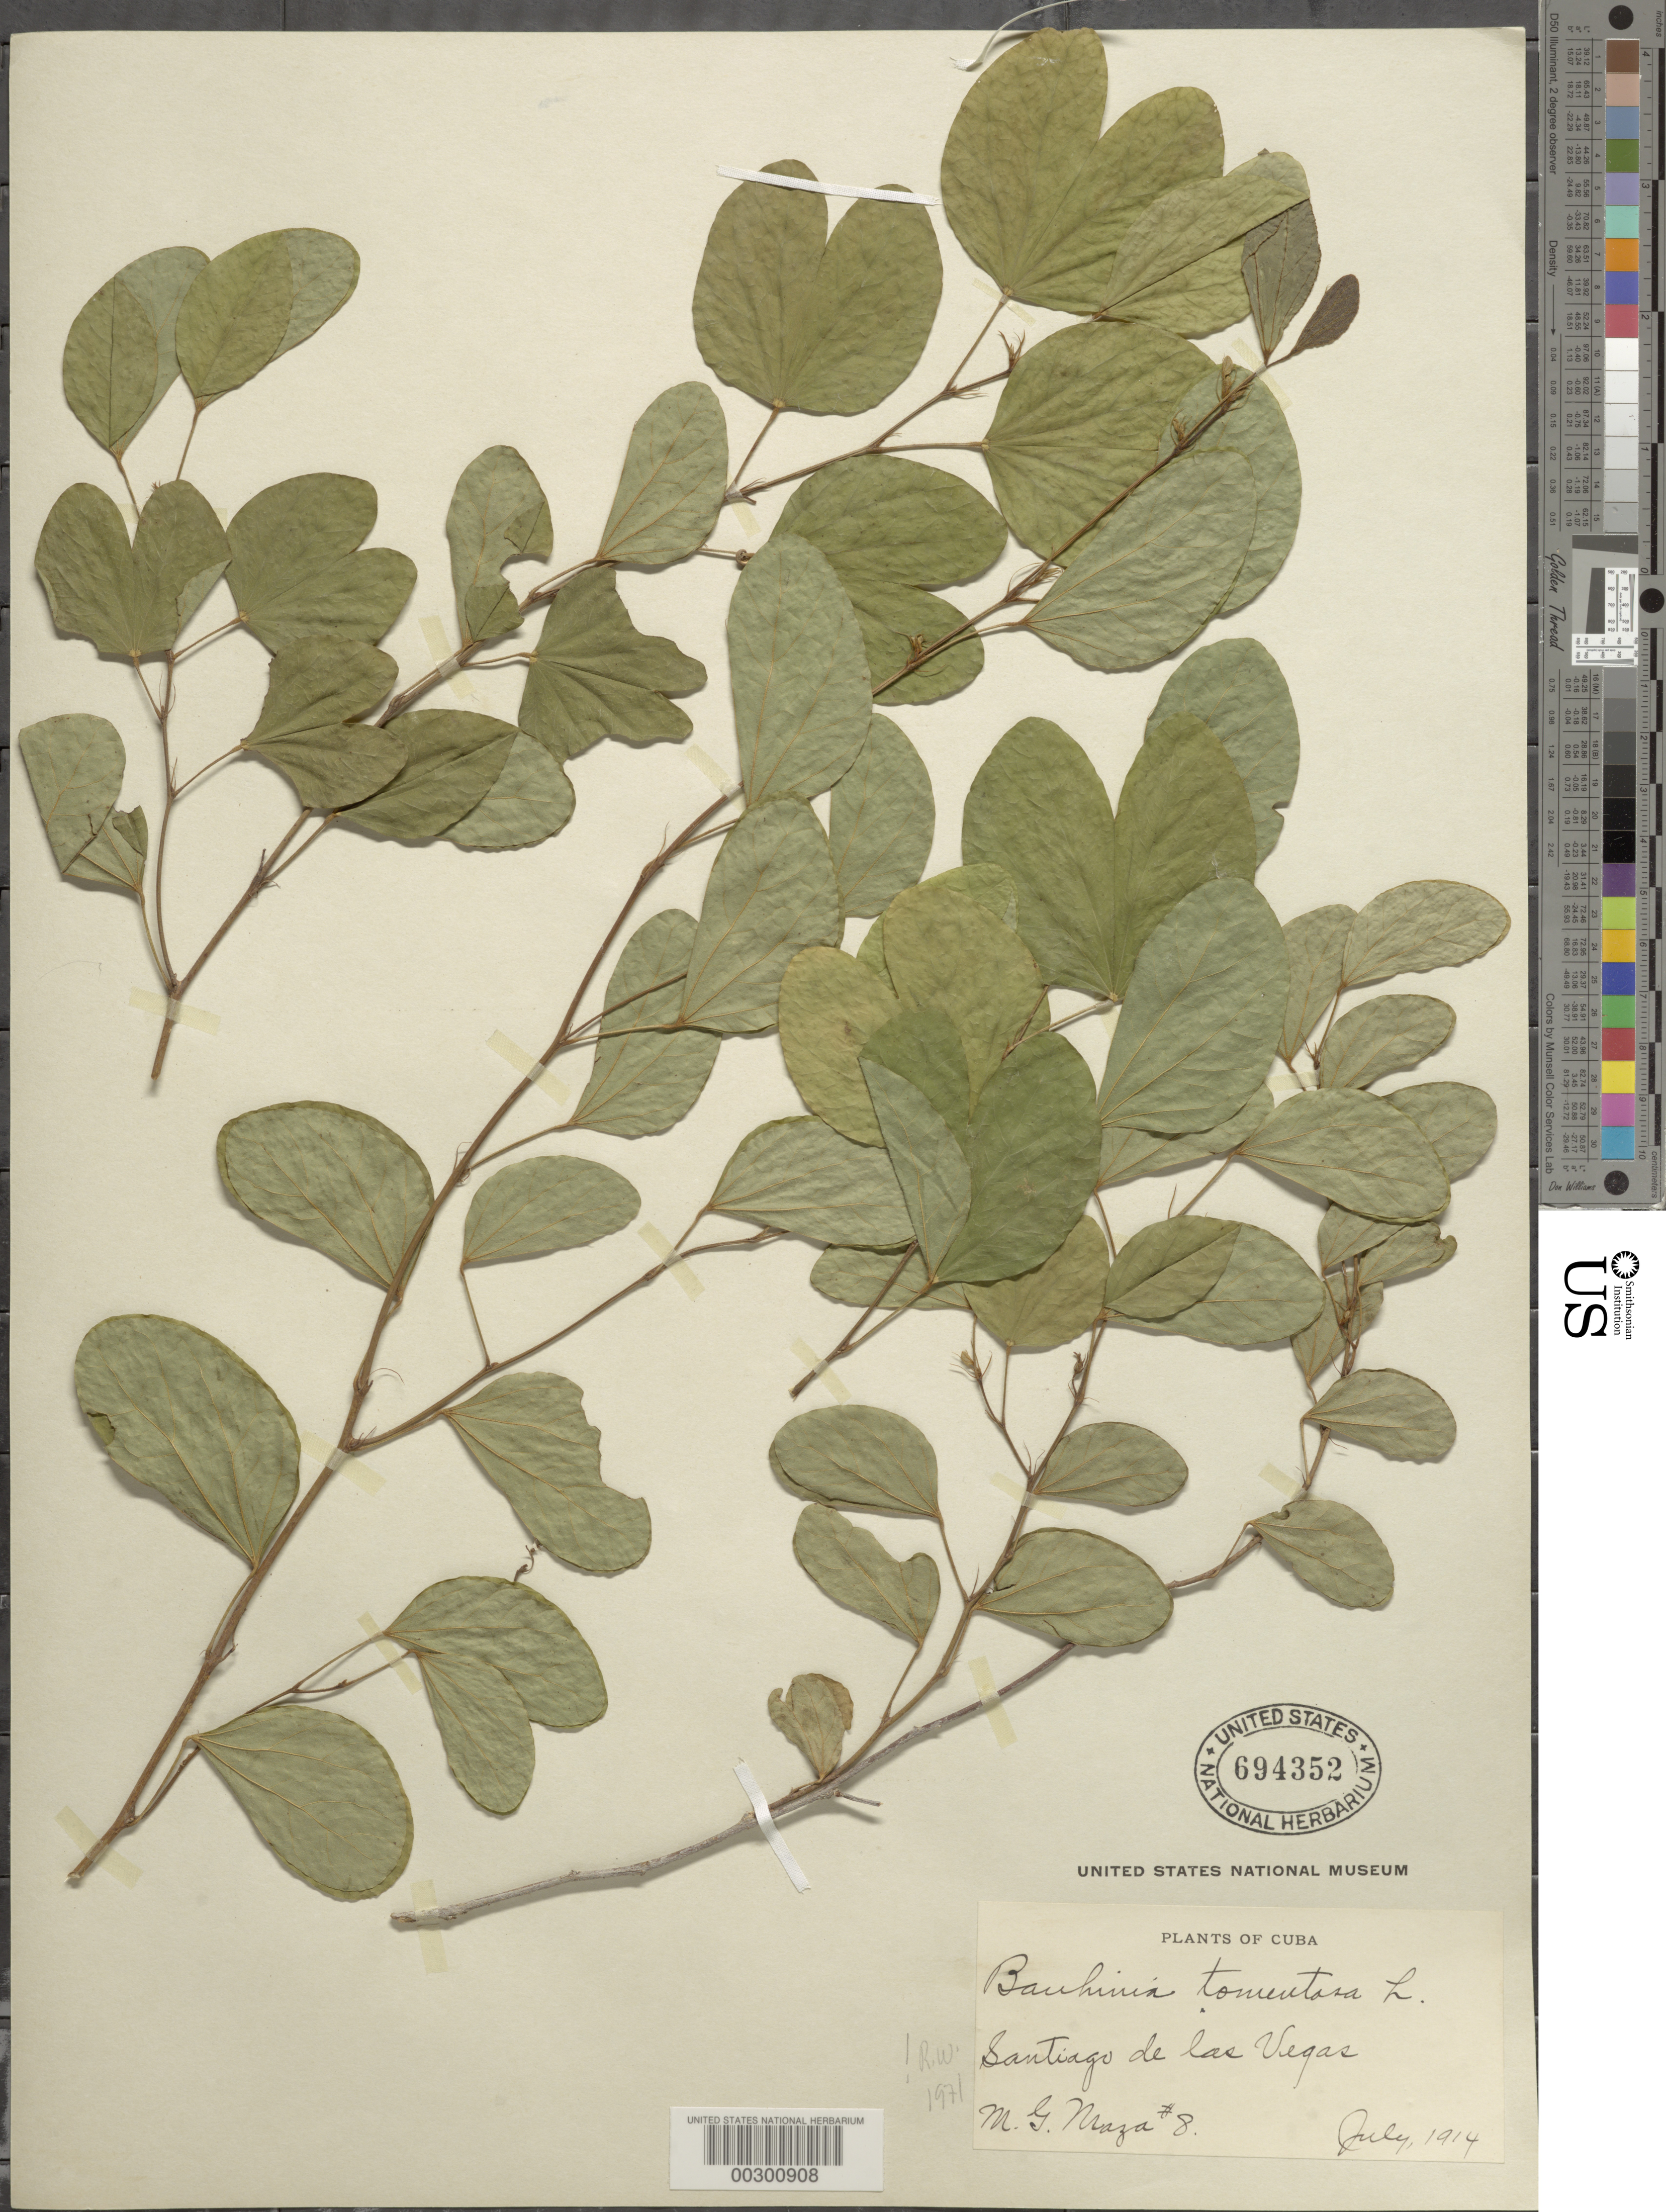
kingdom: Plantae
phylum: Tracheophyta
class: Magnoliopsida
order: Fabales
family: Fabaceae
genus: Bauhinia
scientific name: Bauhinia tomentosa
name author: L.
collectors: M. Maza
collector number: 8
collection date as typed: Jul 1914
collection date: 1914-07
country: Cuba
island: Greater Antilles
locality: Santiago de Las Vegas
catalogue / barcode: US 694352